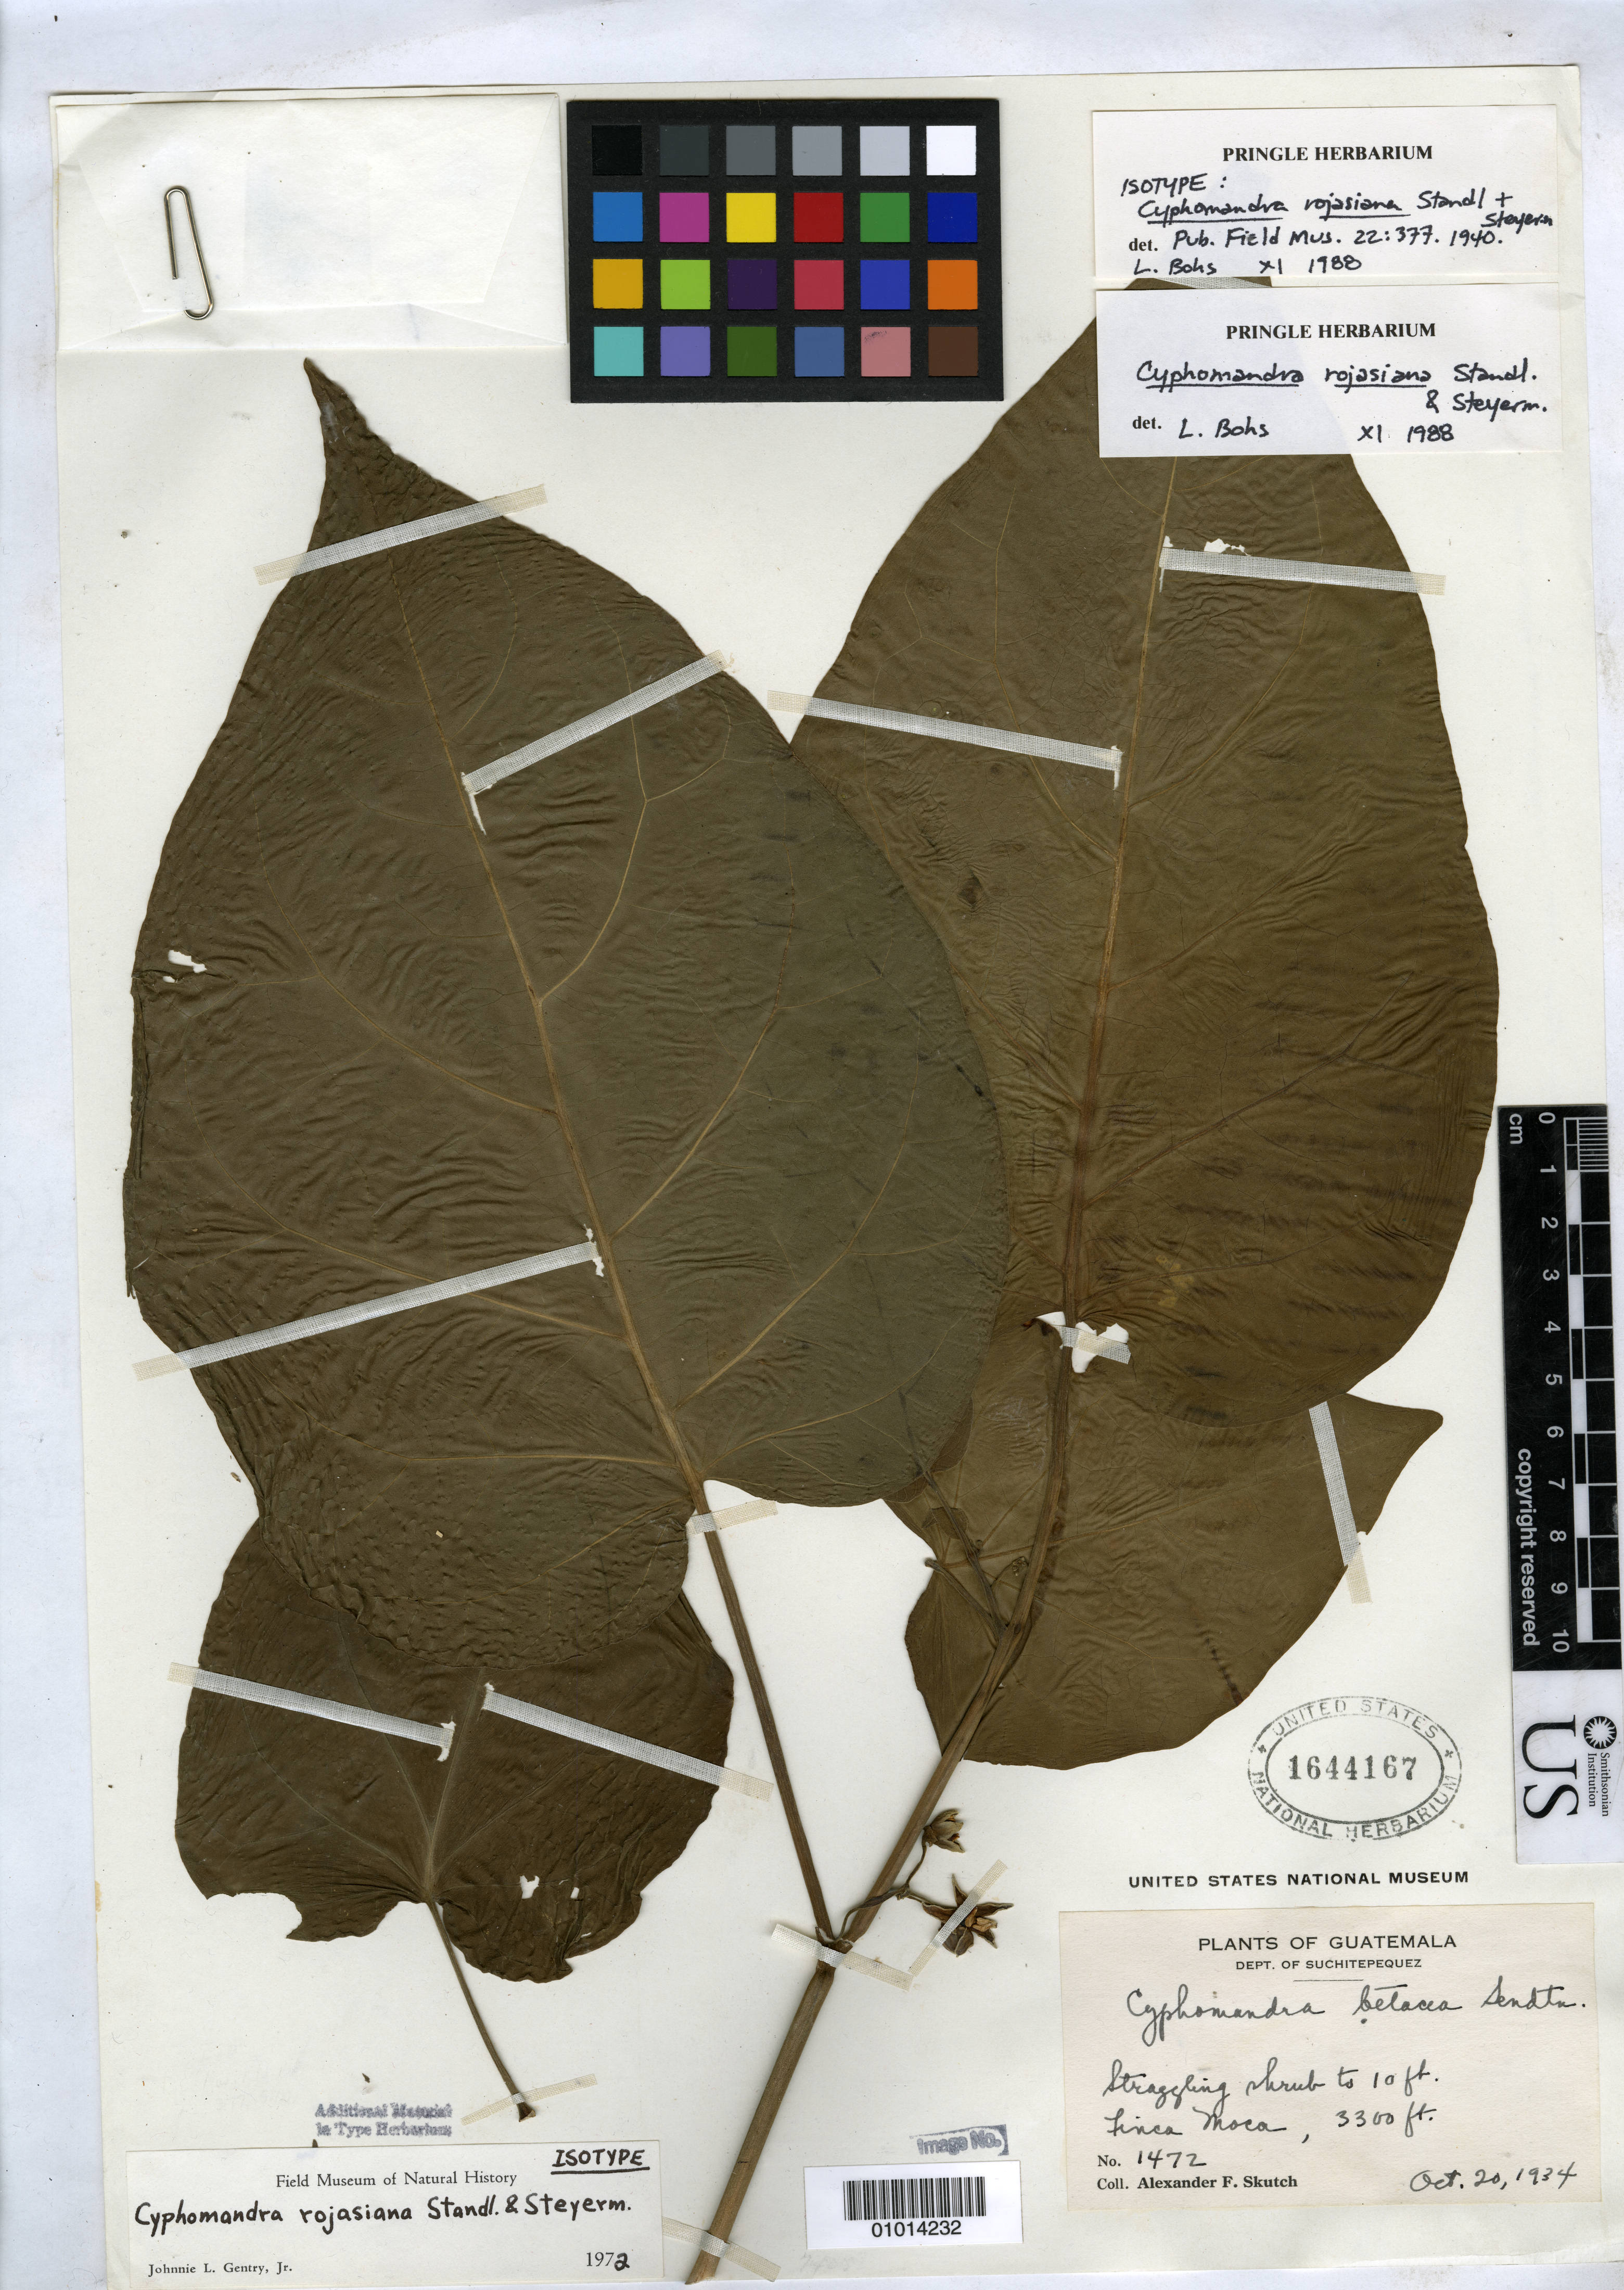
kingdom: Plantae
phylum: Tracheophyta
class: Magnoliopsida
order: Solanales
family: Solanaceae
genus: Cyphomandra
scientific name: Cyphomandra rojasiana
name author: Standl. & C.V. Morton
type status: Isotype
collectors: A. F. Skutch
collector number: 1472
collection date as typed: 20 Oct 1934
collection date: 1934-10-20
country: Guatemala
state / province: Suchitepéquez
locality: Finca Moca.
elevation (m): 1006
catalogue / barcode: US 1644167